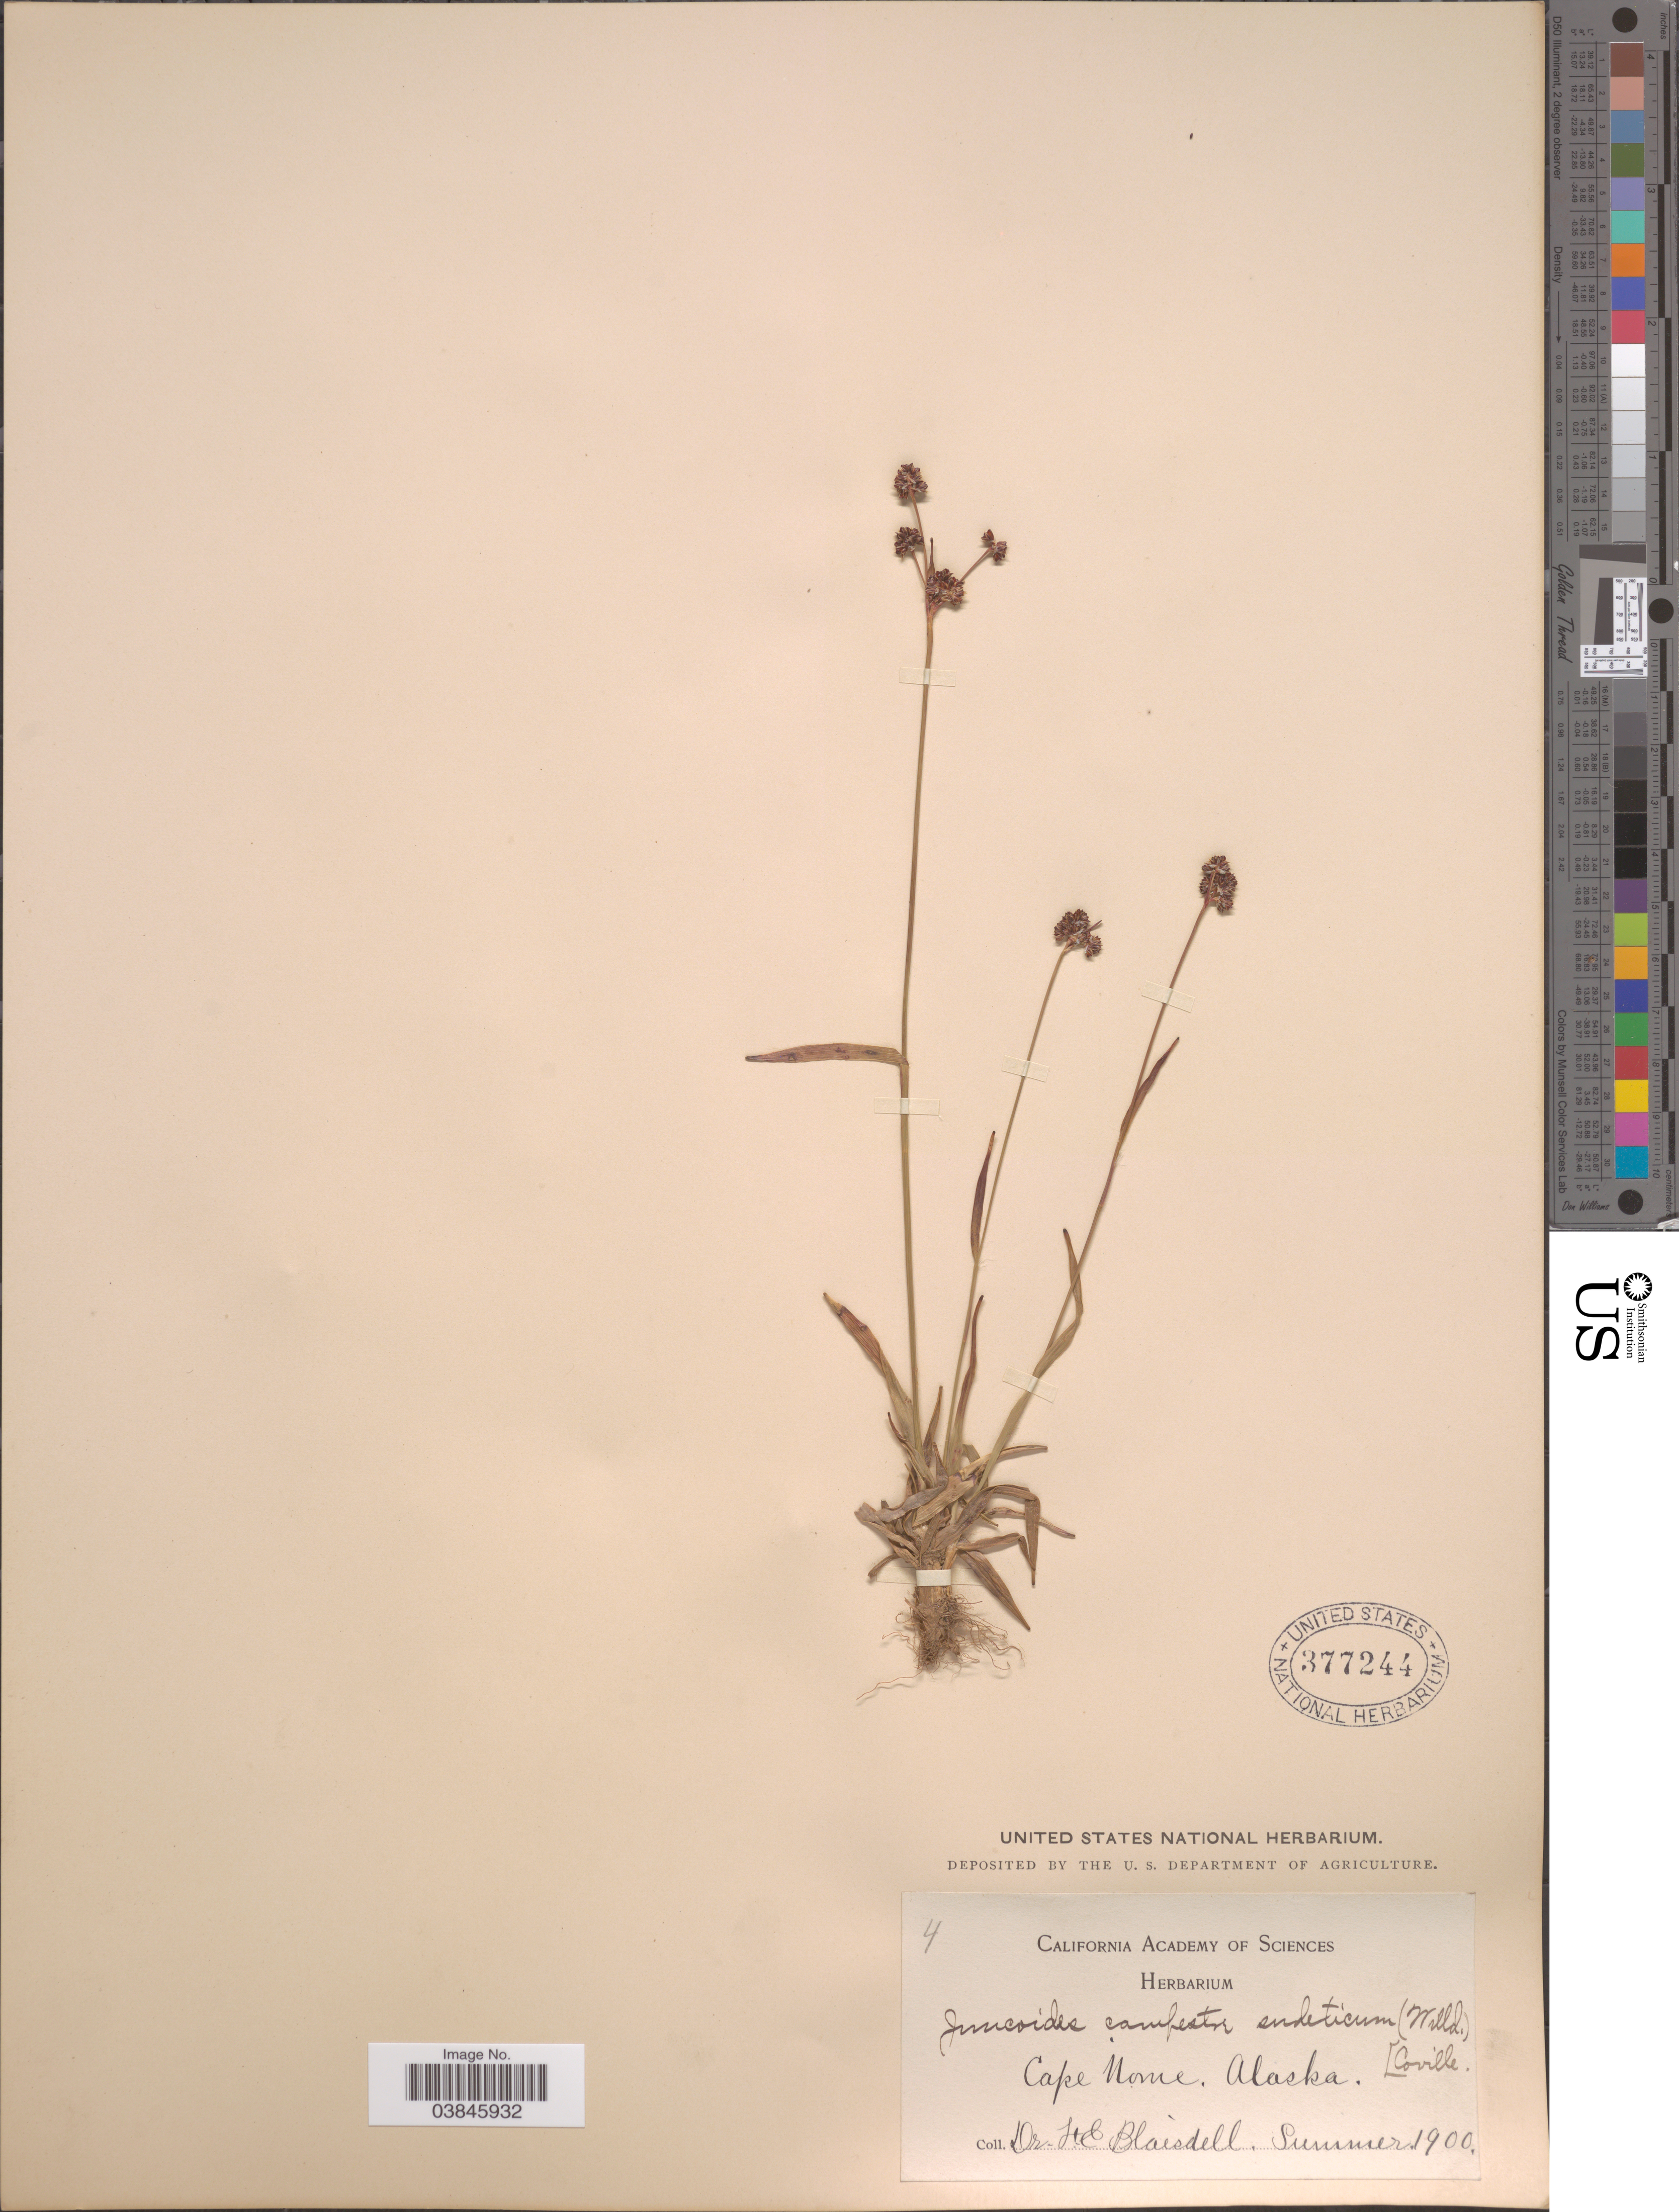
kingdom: Plantae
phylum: Tracheophyta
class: Liliopsida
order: Poales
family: Juncaceae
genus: Luzula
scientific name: Luzula multiflora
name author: (Ehrh.) Lej.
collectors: F. Blaisdell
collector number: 4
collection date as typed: Summer 1900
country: United States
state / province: Alaska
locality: Cape Nome.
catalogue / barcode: US 377244